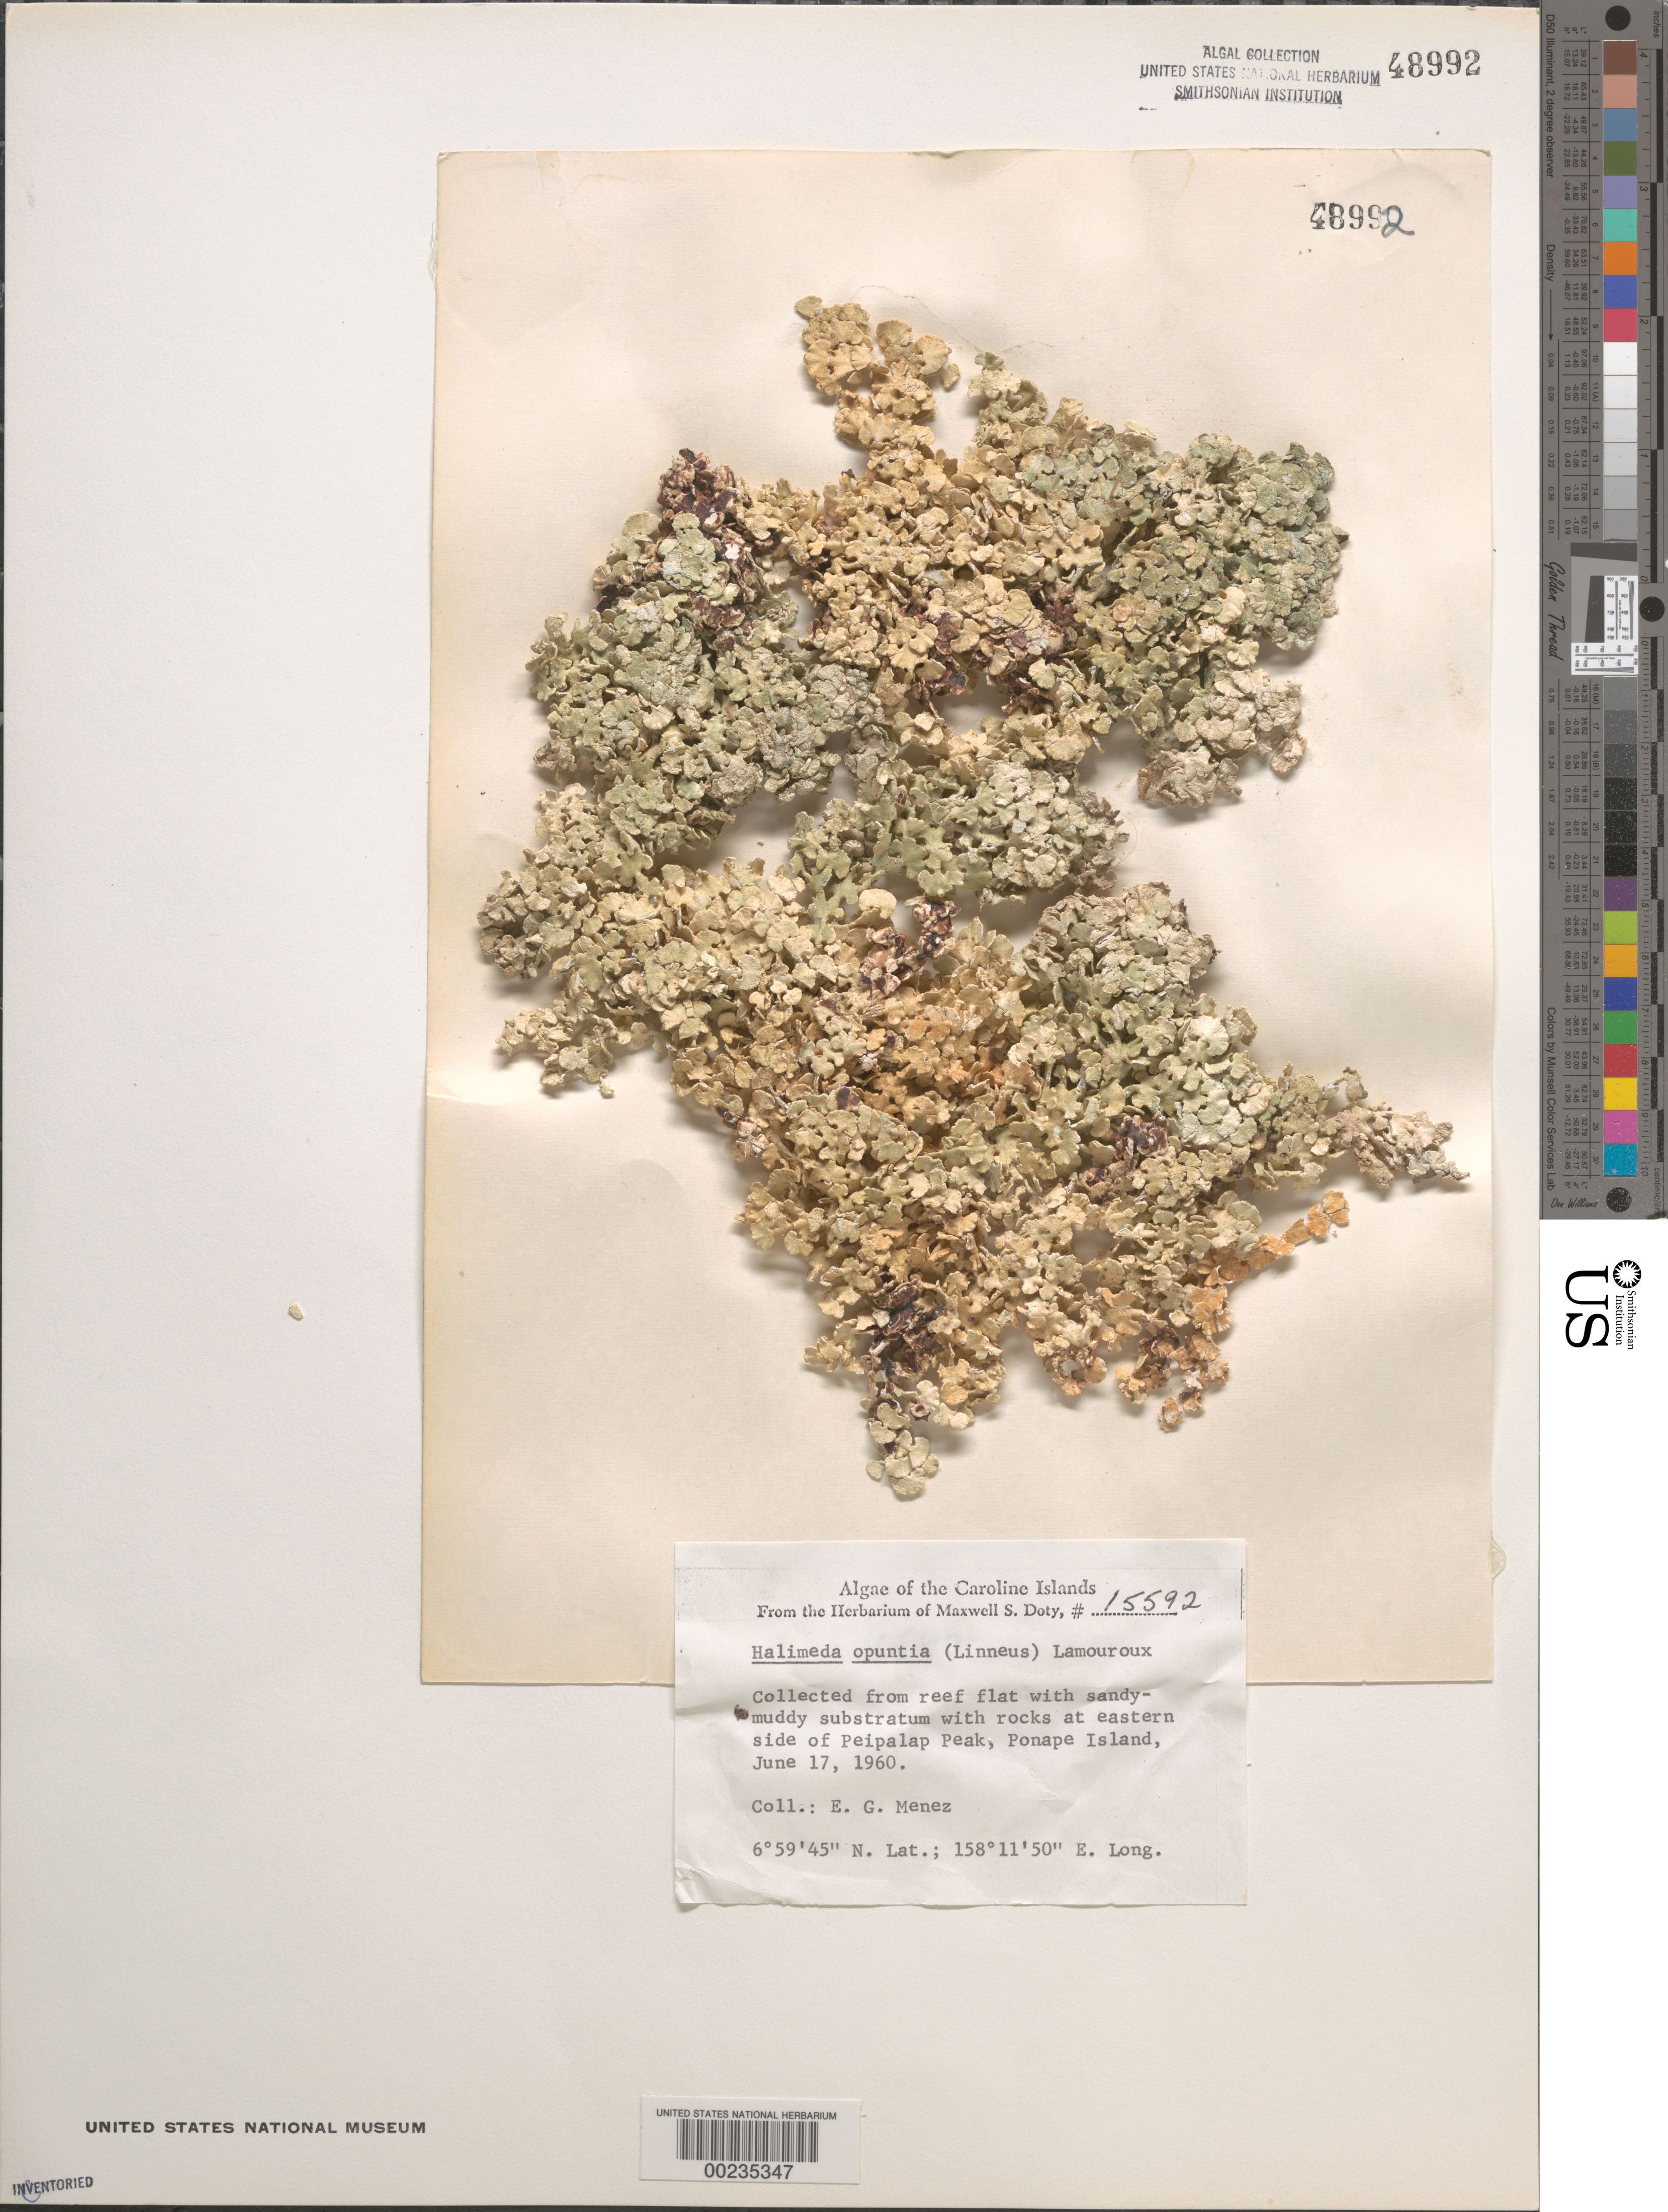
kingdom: Plantae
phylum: Chlorophyta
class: Ulvophyceae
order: Bryopsidales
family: Halimedaceae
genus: Halimeda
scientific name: Halimeda opuntia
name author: (L.) J.V.Lamouroux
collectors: Meñez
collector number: MSD 15592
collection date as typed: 17 Jun 1960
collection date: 1960-06-17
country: Micronesia, Federated States of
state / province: Pohnpei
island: Pohnpei [Ponape]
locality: Peipalap Peak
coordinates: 6 59' 45" N, 158 11' 50" E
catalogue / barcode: US 48992